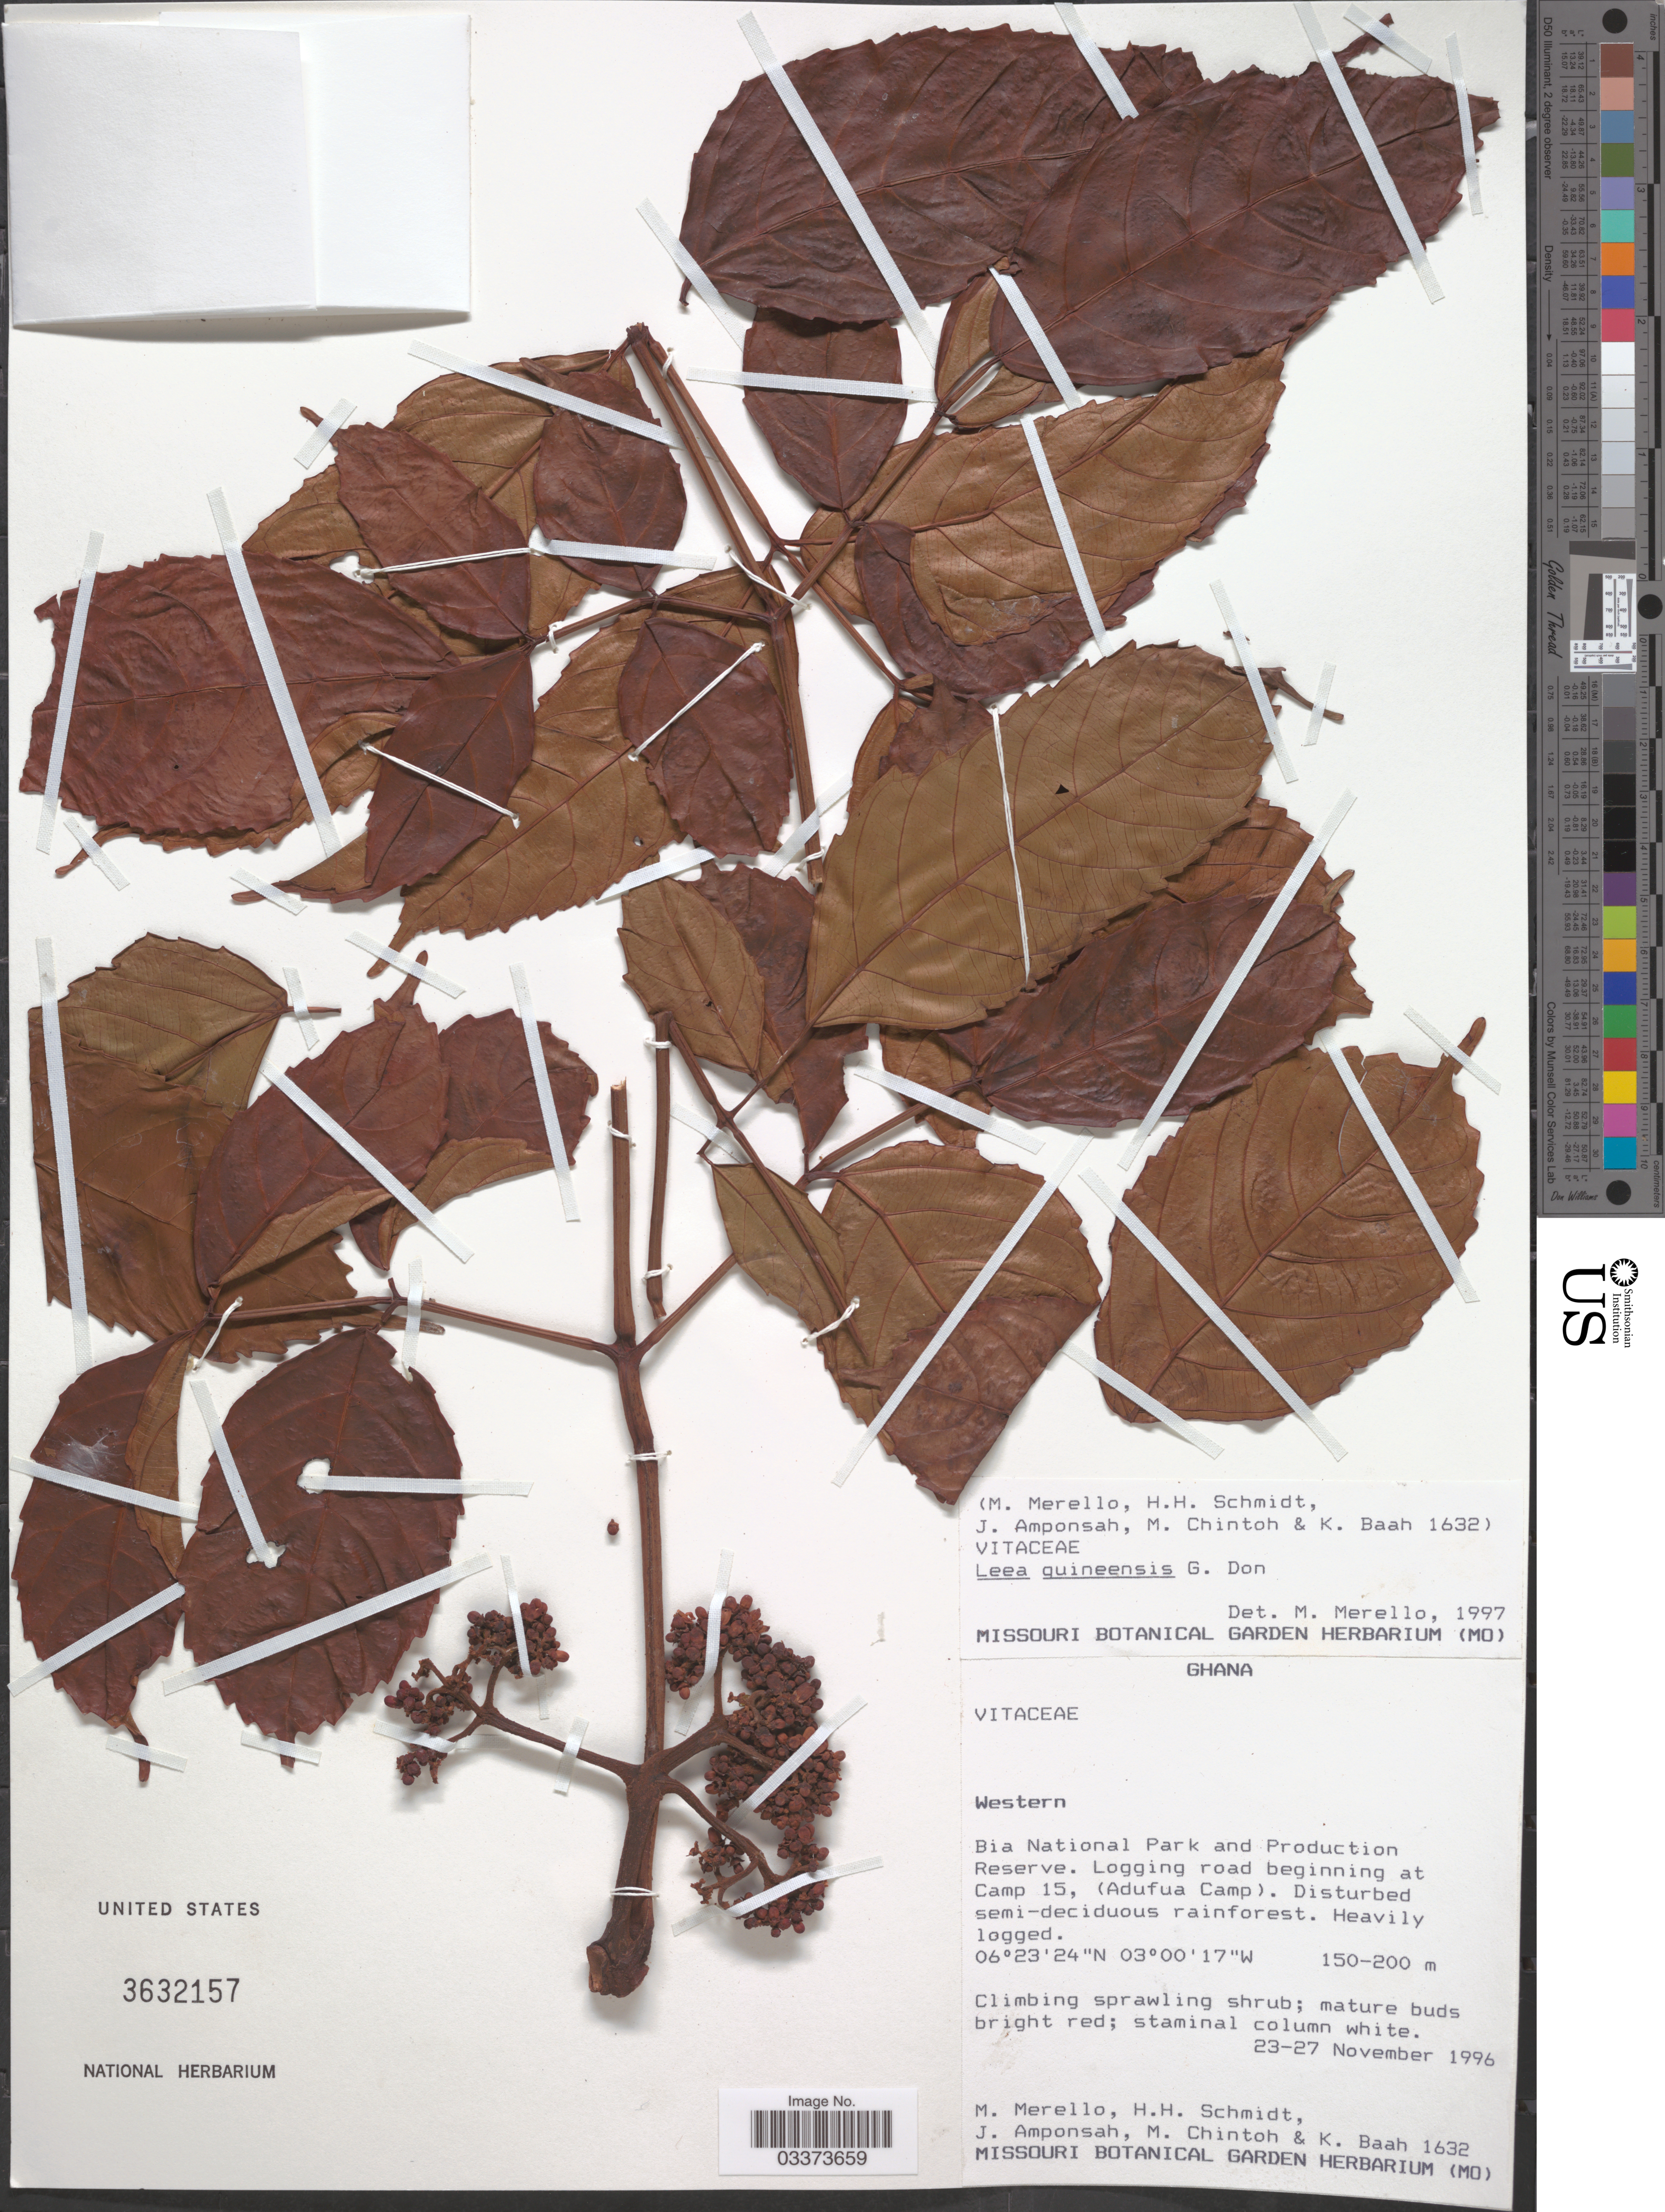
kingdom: Plantae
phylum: Tracheophyta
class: Magnoliopsida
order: Vitales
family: Vitaceae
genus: Leea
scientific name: Leea guineensis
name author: G. Don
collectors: M. Merello, H. H. Schmidt, J. Amponsah, M. Chintoh & K. Baah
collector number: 1632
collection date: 1996-11-23/1996-11-27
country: Ghana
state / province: Western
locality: Bia National Park and Production Reserve. Logging road beginning at Camp 15, (Adufua Camp).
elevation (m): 150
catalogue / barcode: US 3632157